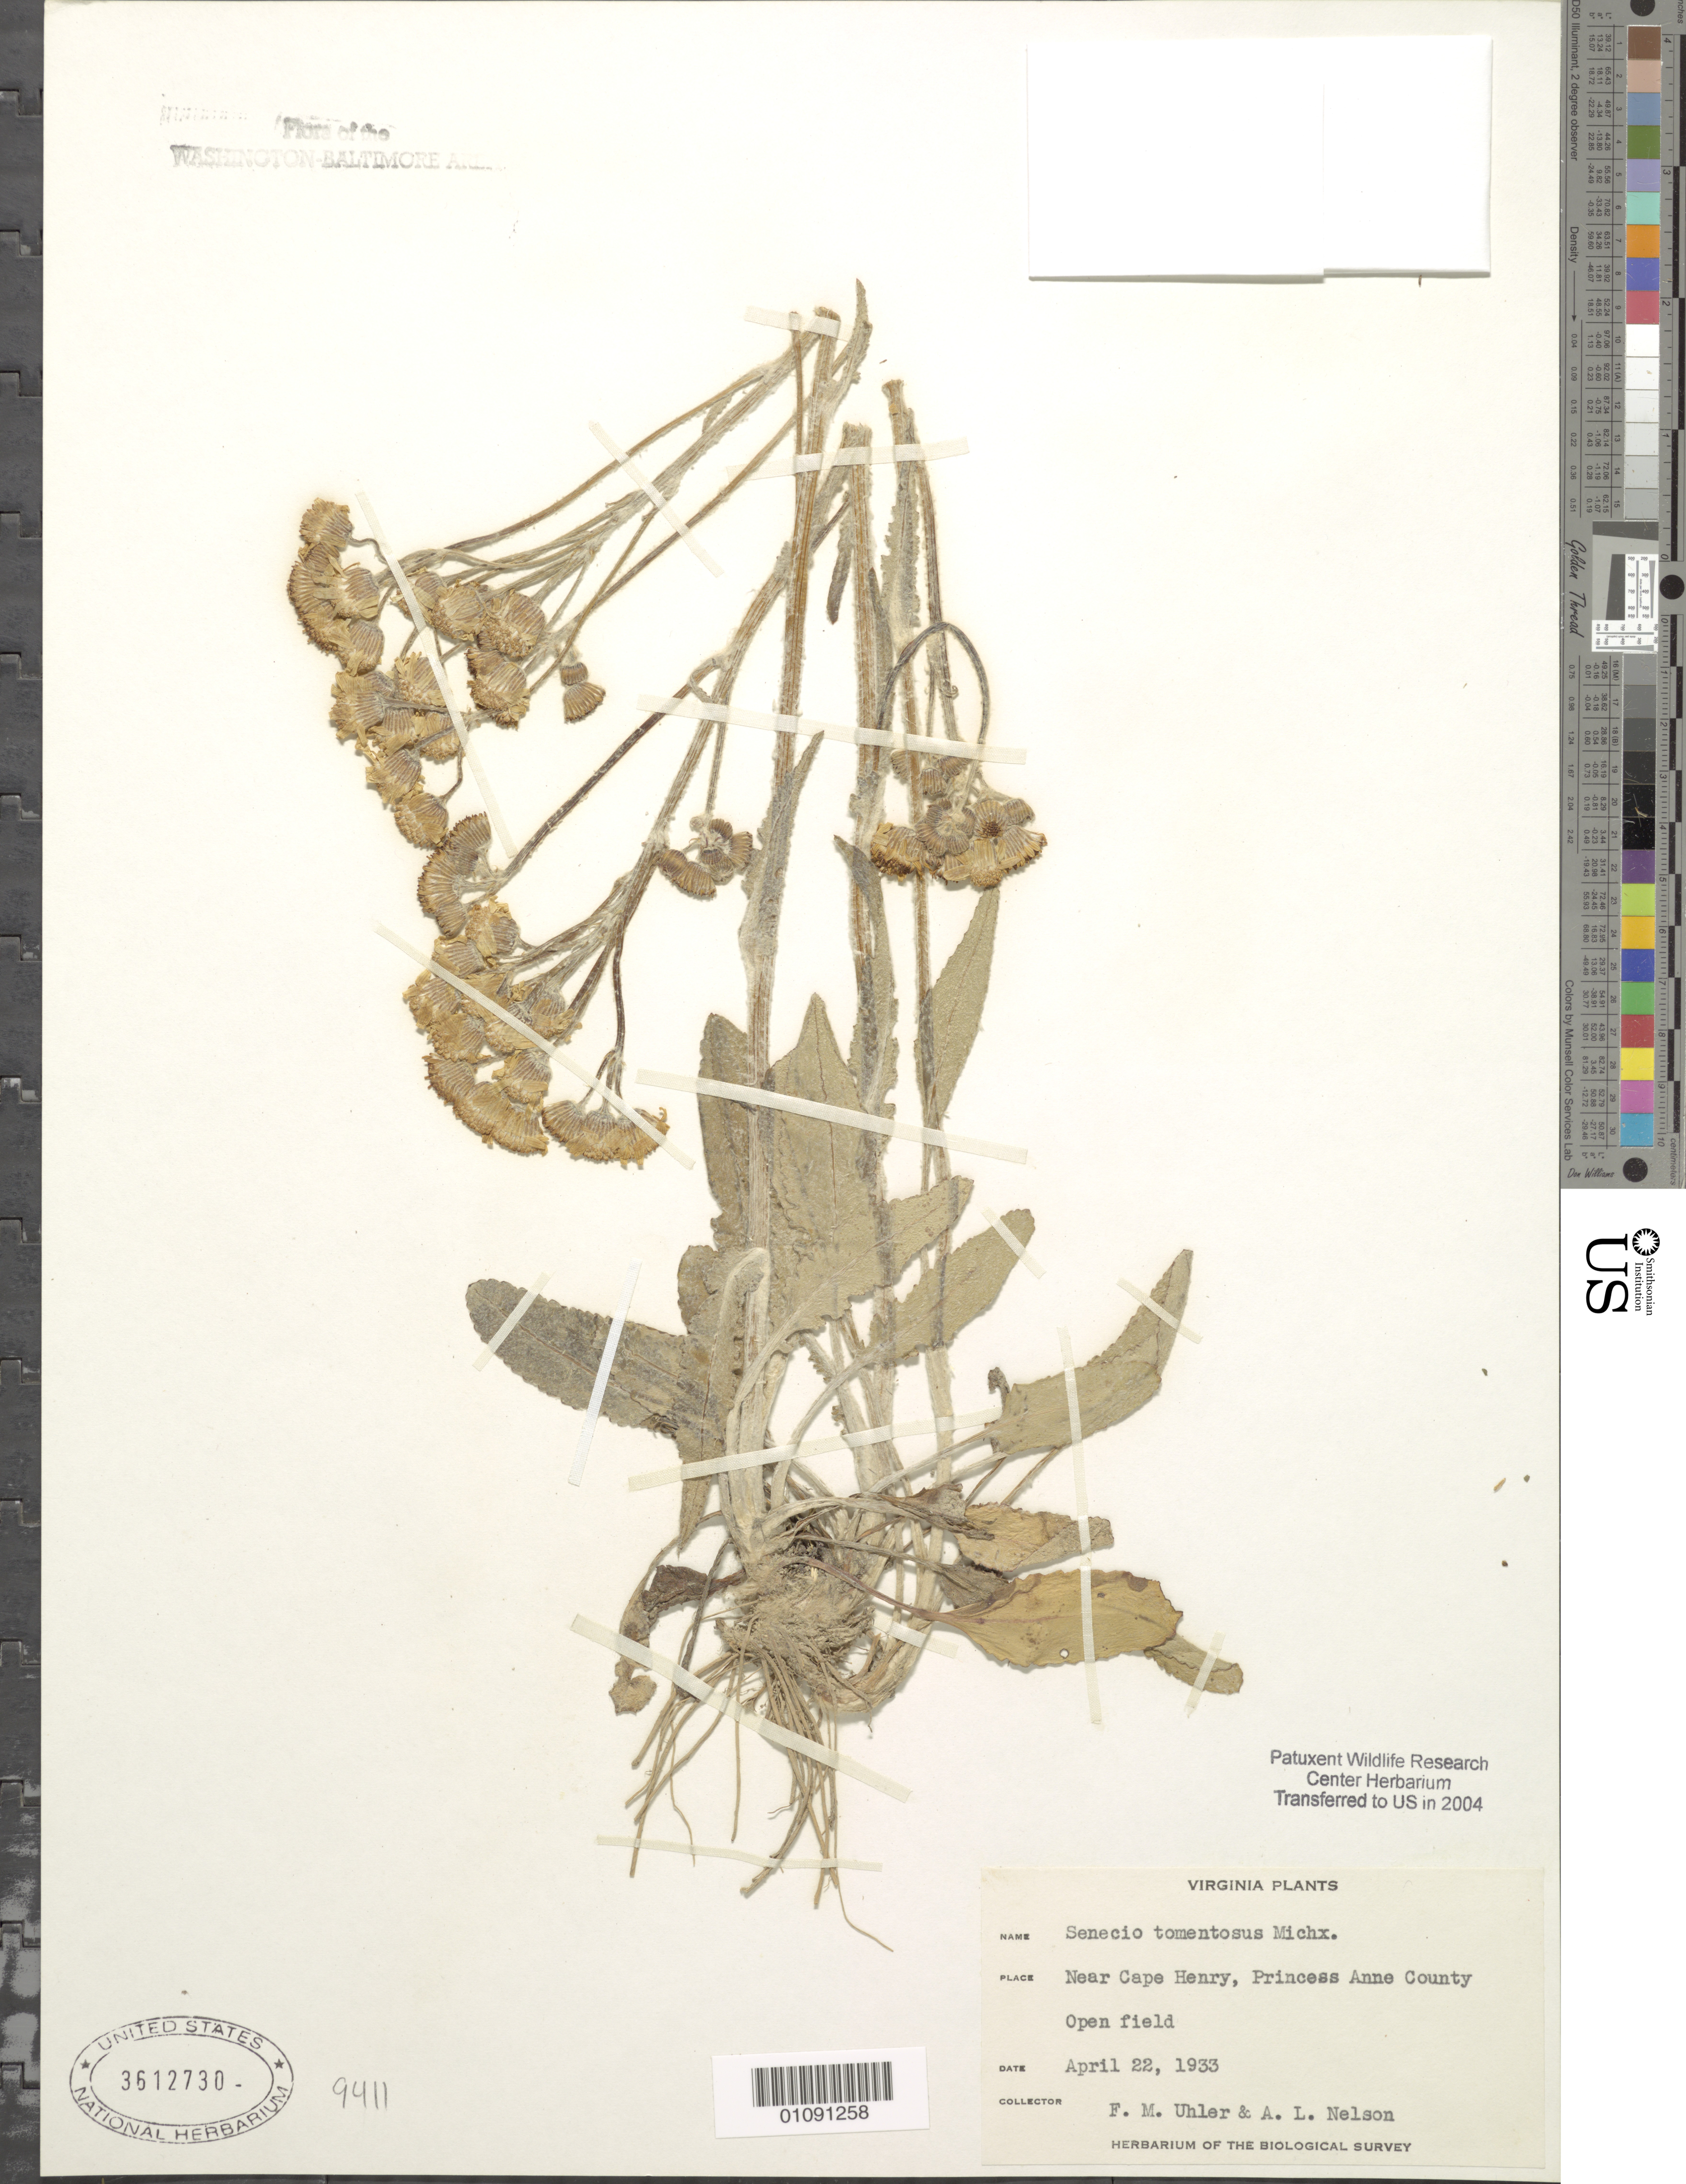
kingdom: Plantae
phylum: Tracheophyta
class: Magnoliopsida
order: Asterales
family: Asteraceae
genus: Packera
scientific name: Packera dubia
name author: (Spreng.) Trock & Mabb.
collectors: F. M. Uhler & A. L. Nelson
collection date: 1933-04-22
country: United States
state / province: Virginia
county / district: City of Virginia Beach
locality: Near Cape Henry.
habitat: Open field.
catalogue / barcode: US 3612730